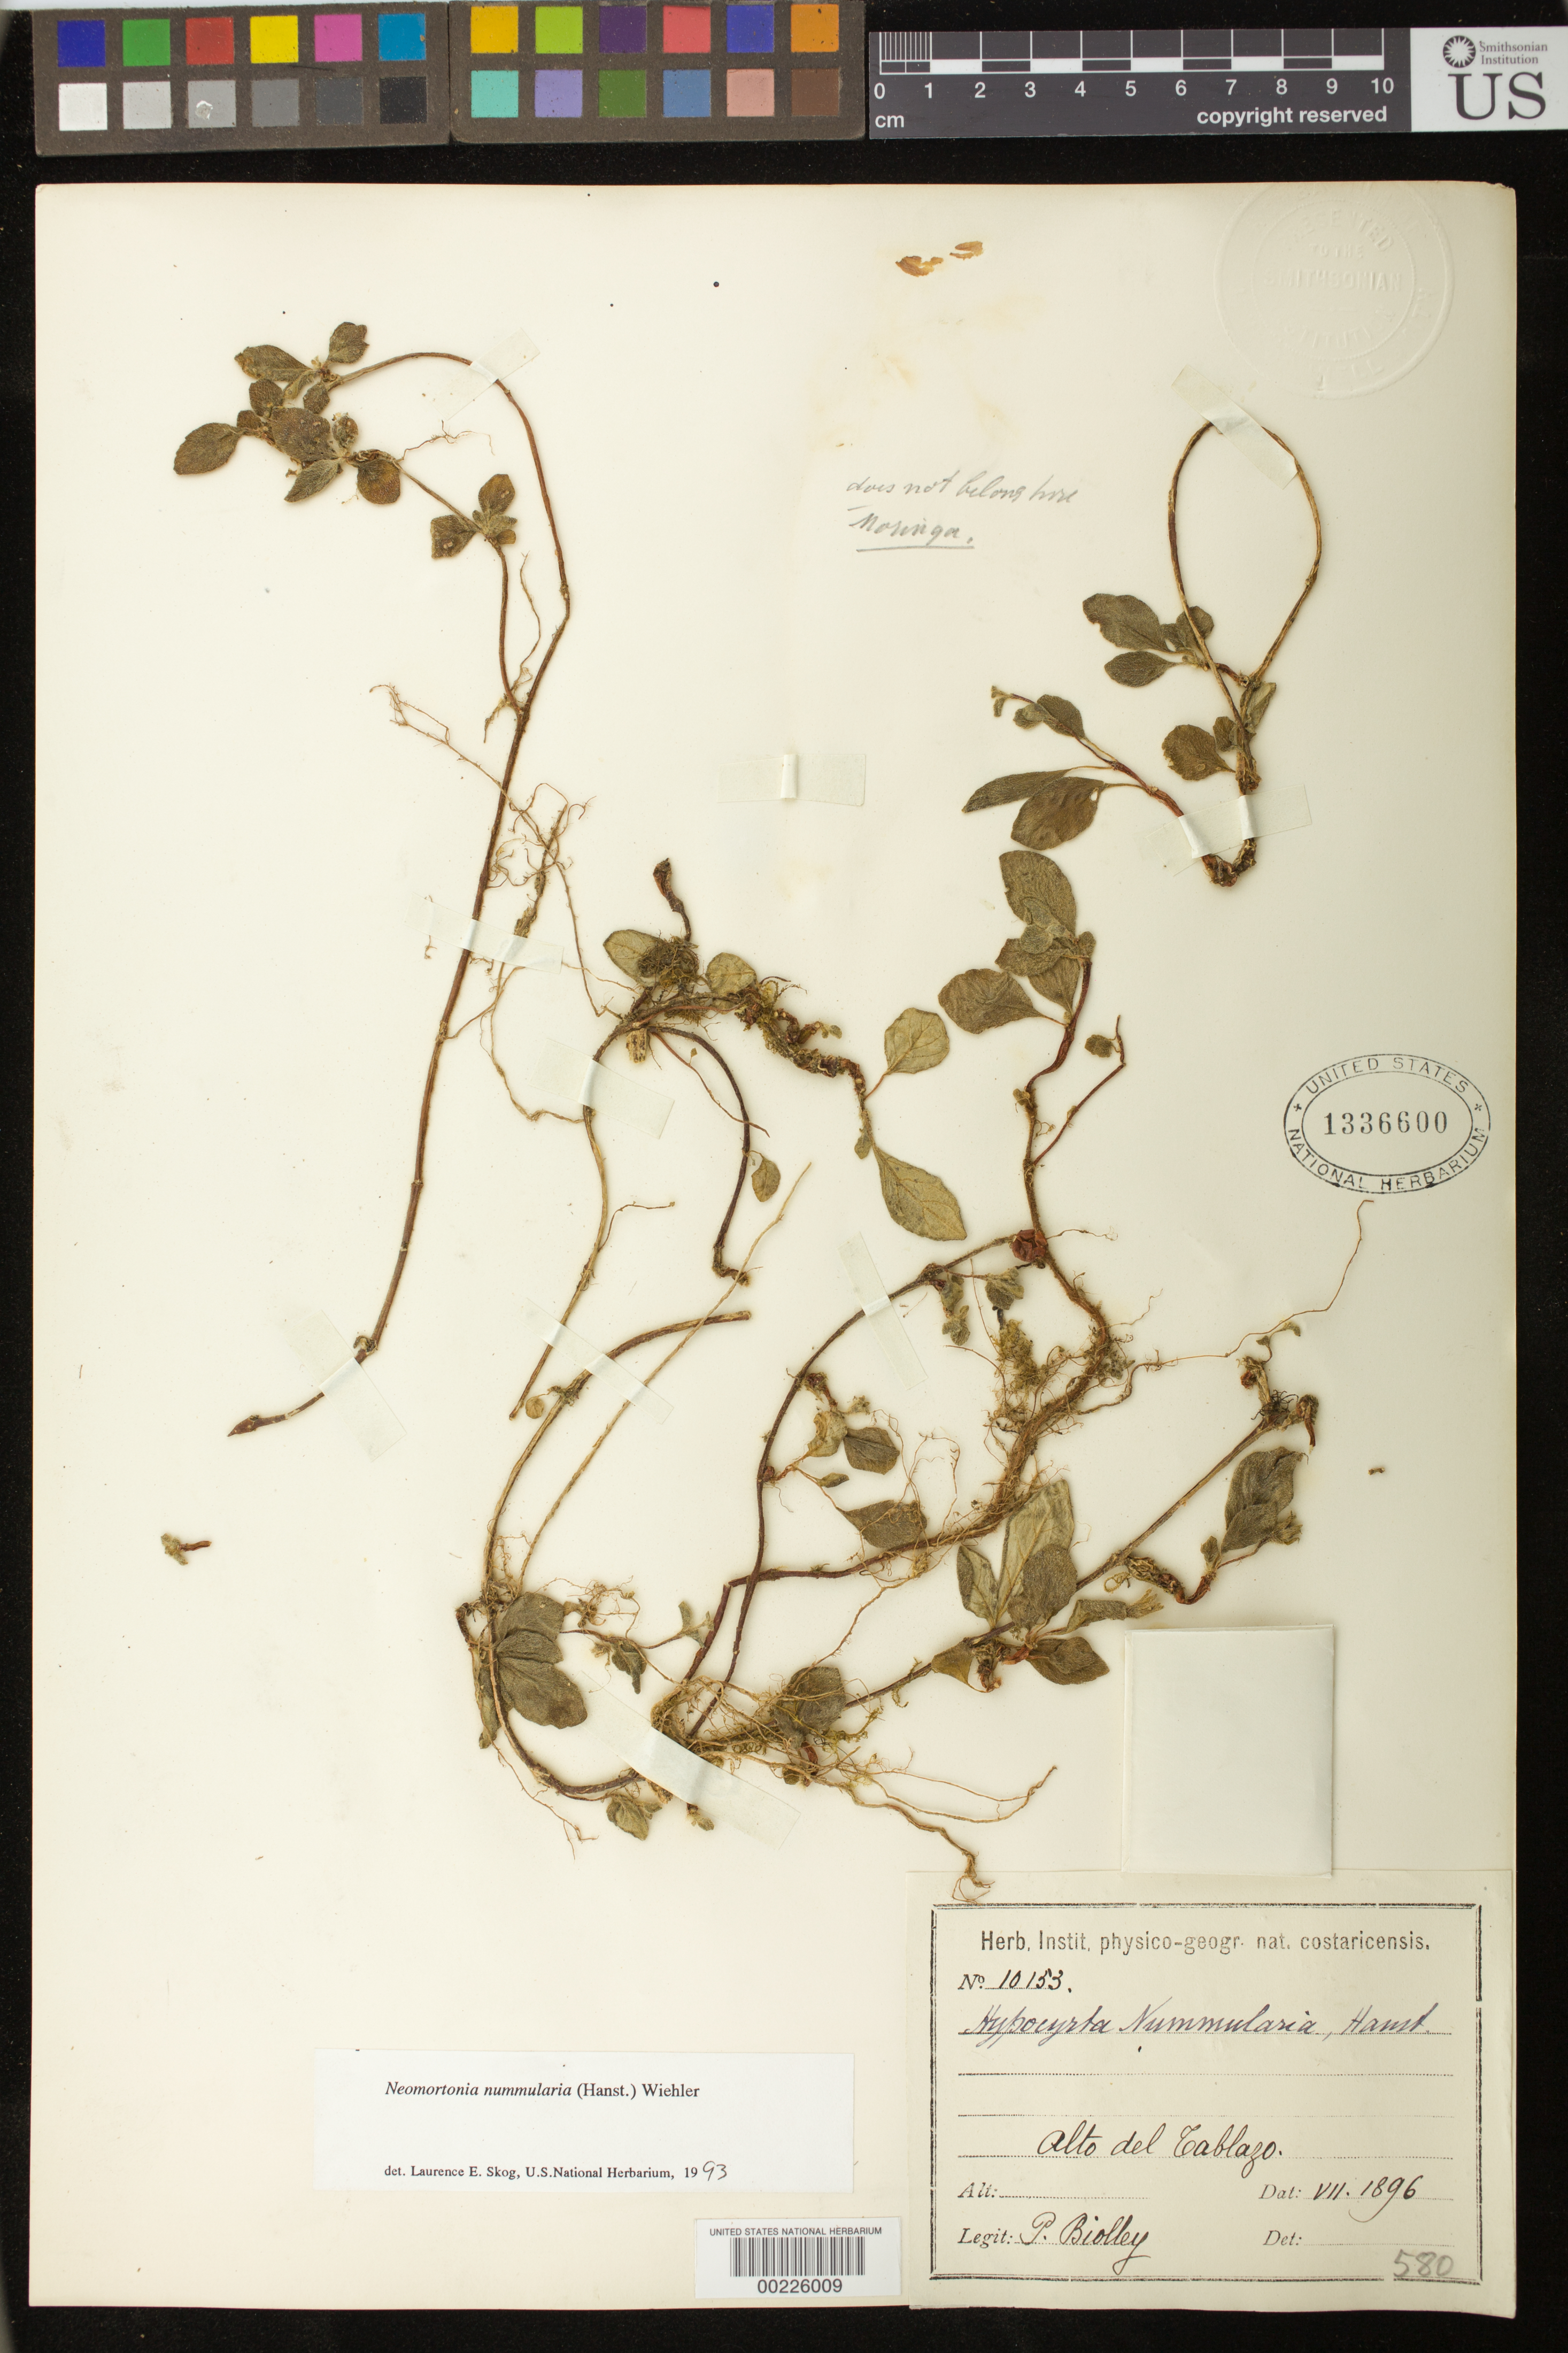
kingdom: Plantae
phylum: Tracheophyta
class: Magnoliopsida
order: Lamiales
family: Gesneriaceae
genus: Pachycaulos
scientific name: Pachycaulos nummularia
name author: (Hanst.) J.L. Clark & J.F. Sm.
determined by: Skog, Laurence E.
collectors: P. Biolley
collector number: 10153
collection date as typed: Jul 1896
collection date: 1896-07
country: Costa Rica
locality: Alto del Tablazo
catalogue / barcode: US 1336600